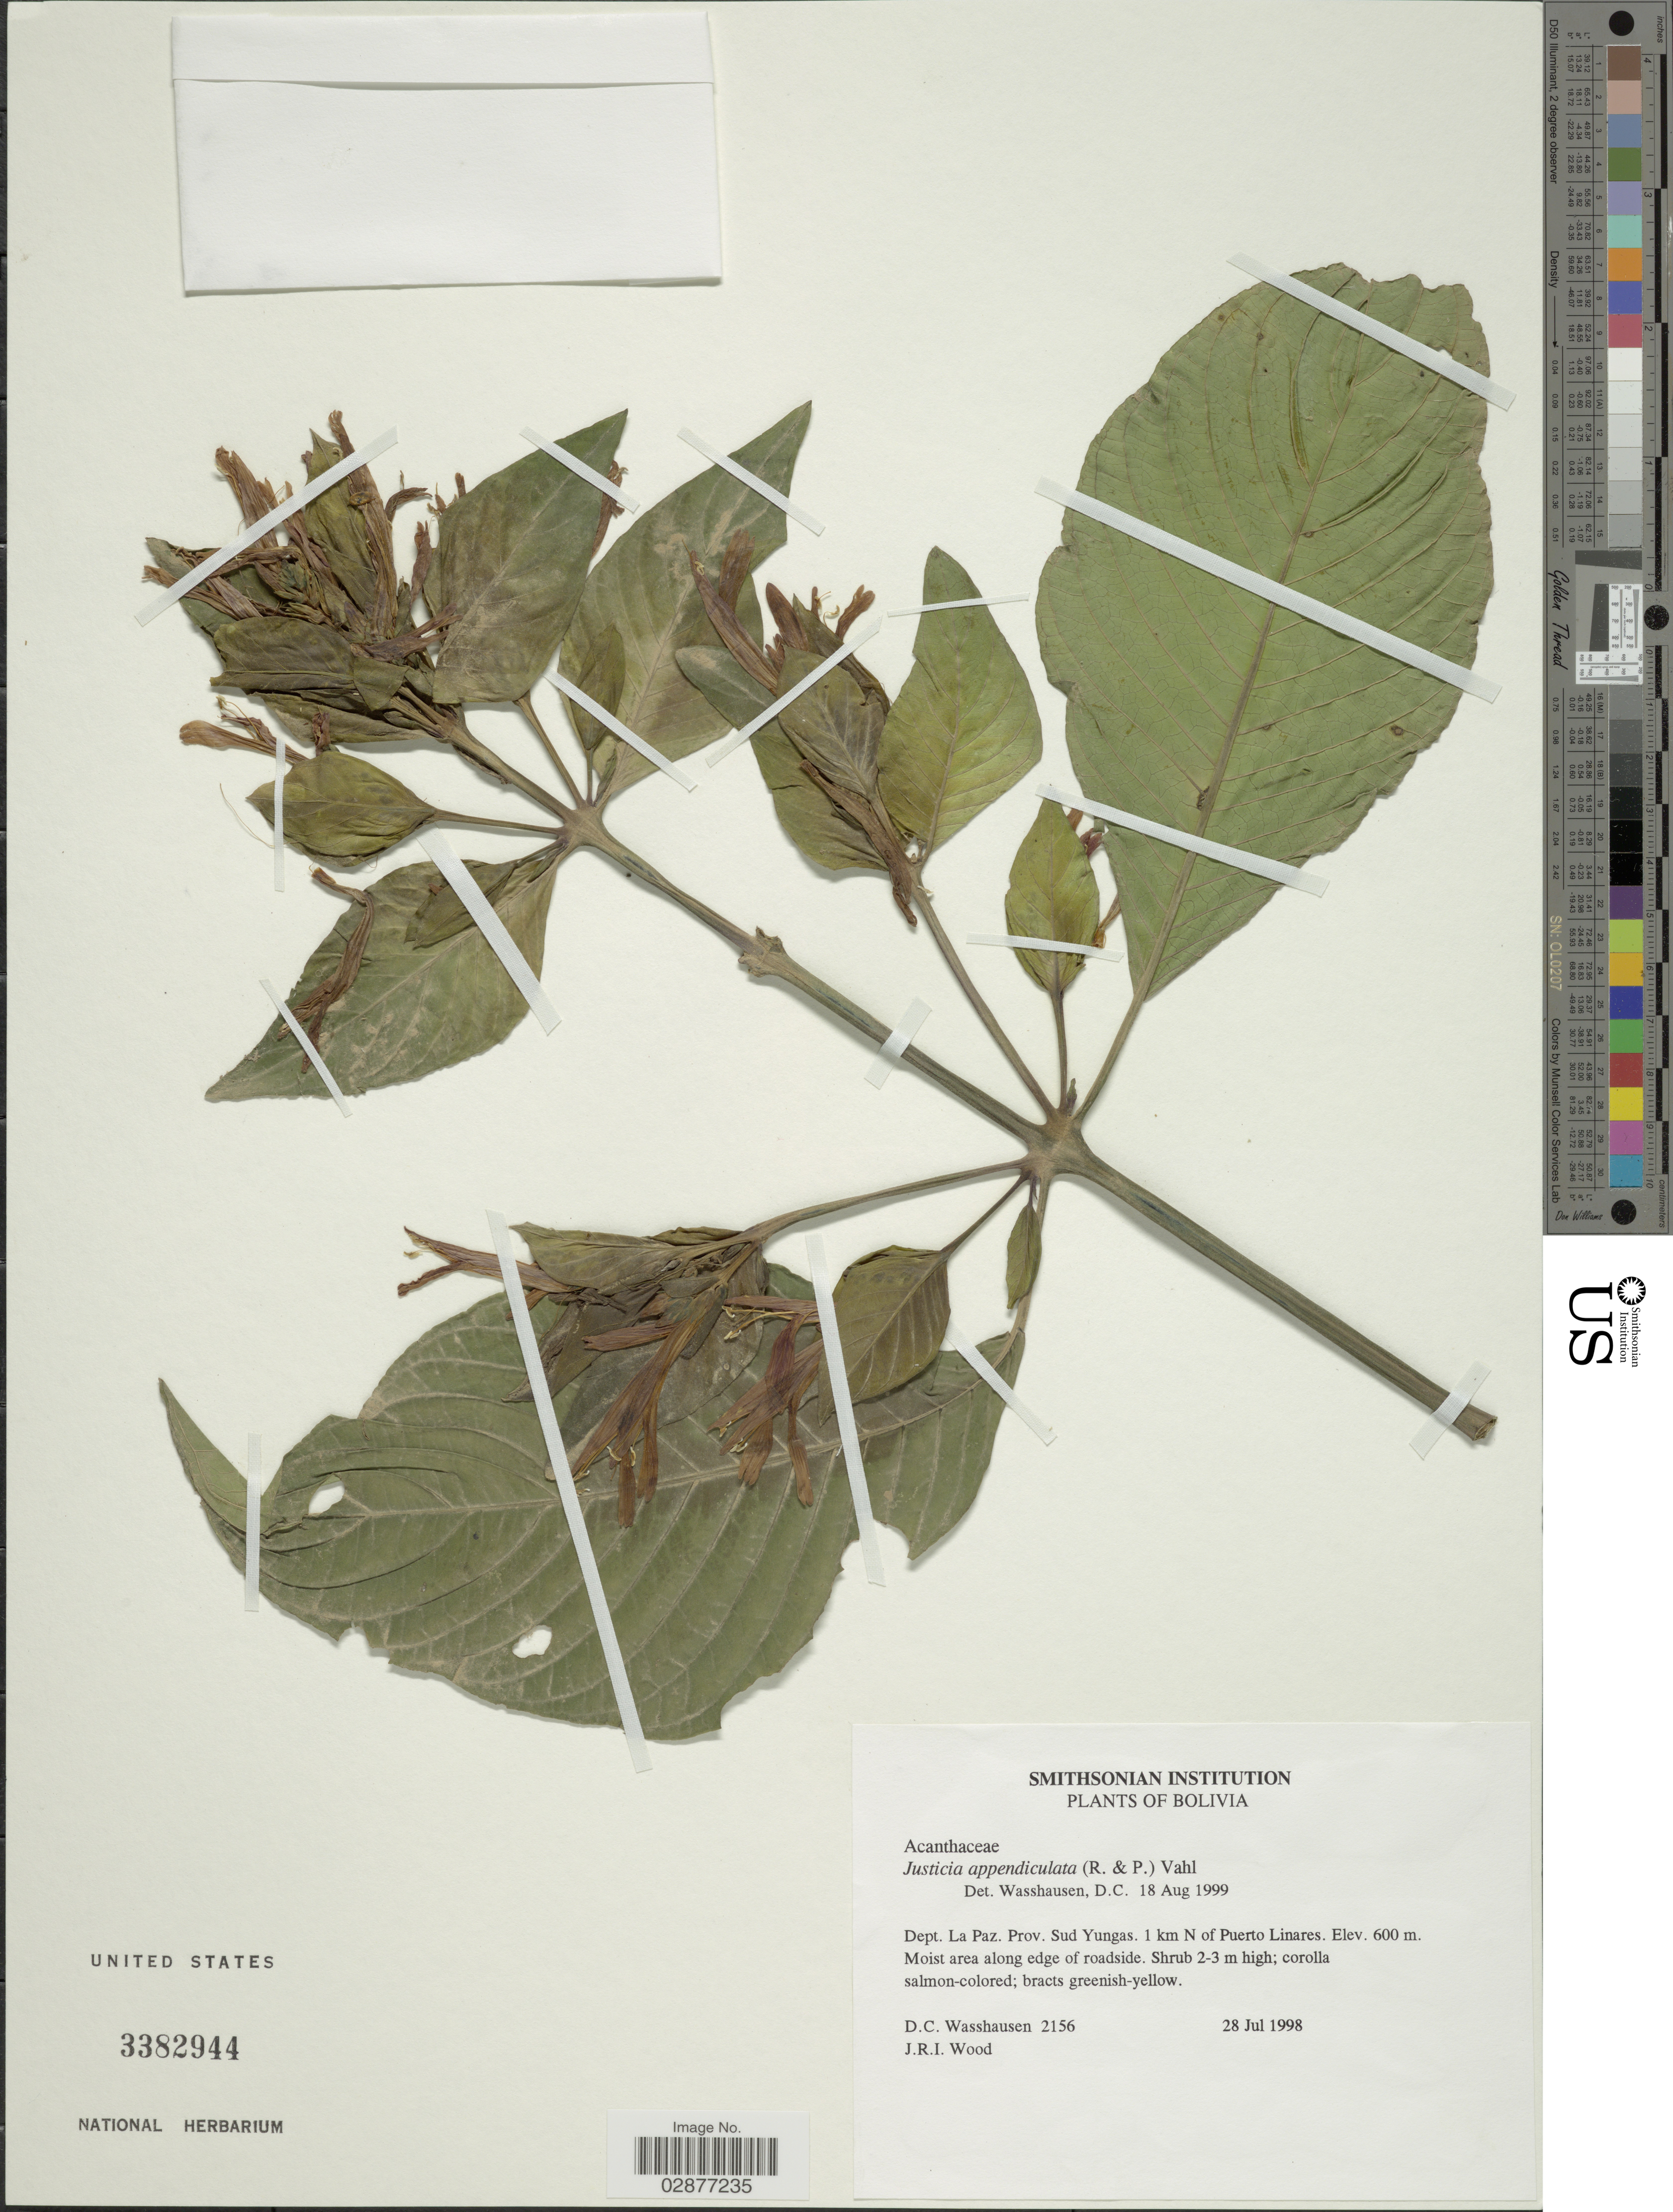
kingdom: Plantae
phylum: Tracheophyta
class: Magnoliopsida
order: Lamiales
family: Acanthaceae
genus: Justicia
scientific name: Justicia appendiculata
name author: (Ruiz & Pav.) Vahl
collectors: D. C. Wasshausen & J. R. I. Wood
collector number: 2156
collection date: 1998-07-28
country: Bolivia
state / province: La Paz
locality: Dept. La Paz. Prov. Sud Yungas. 1 km N of Puerto Linares.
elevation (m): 600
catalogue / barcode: US 3382944